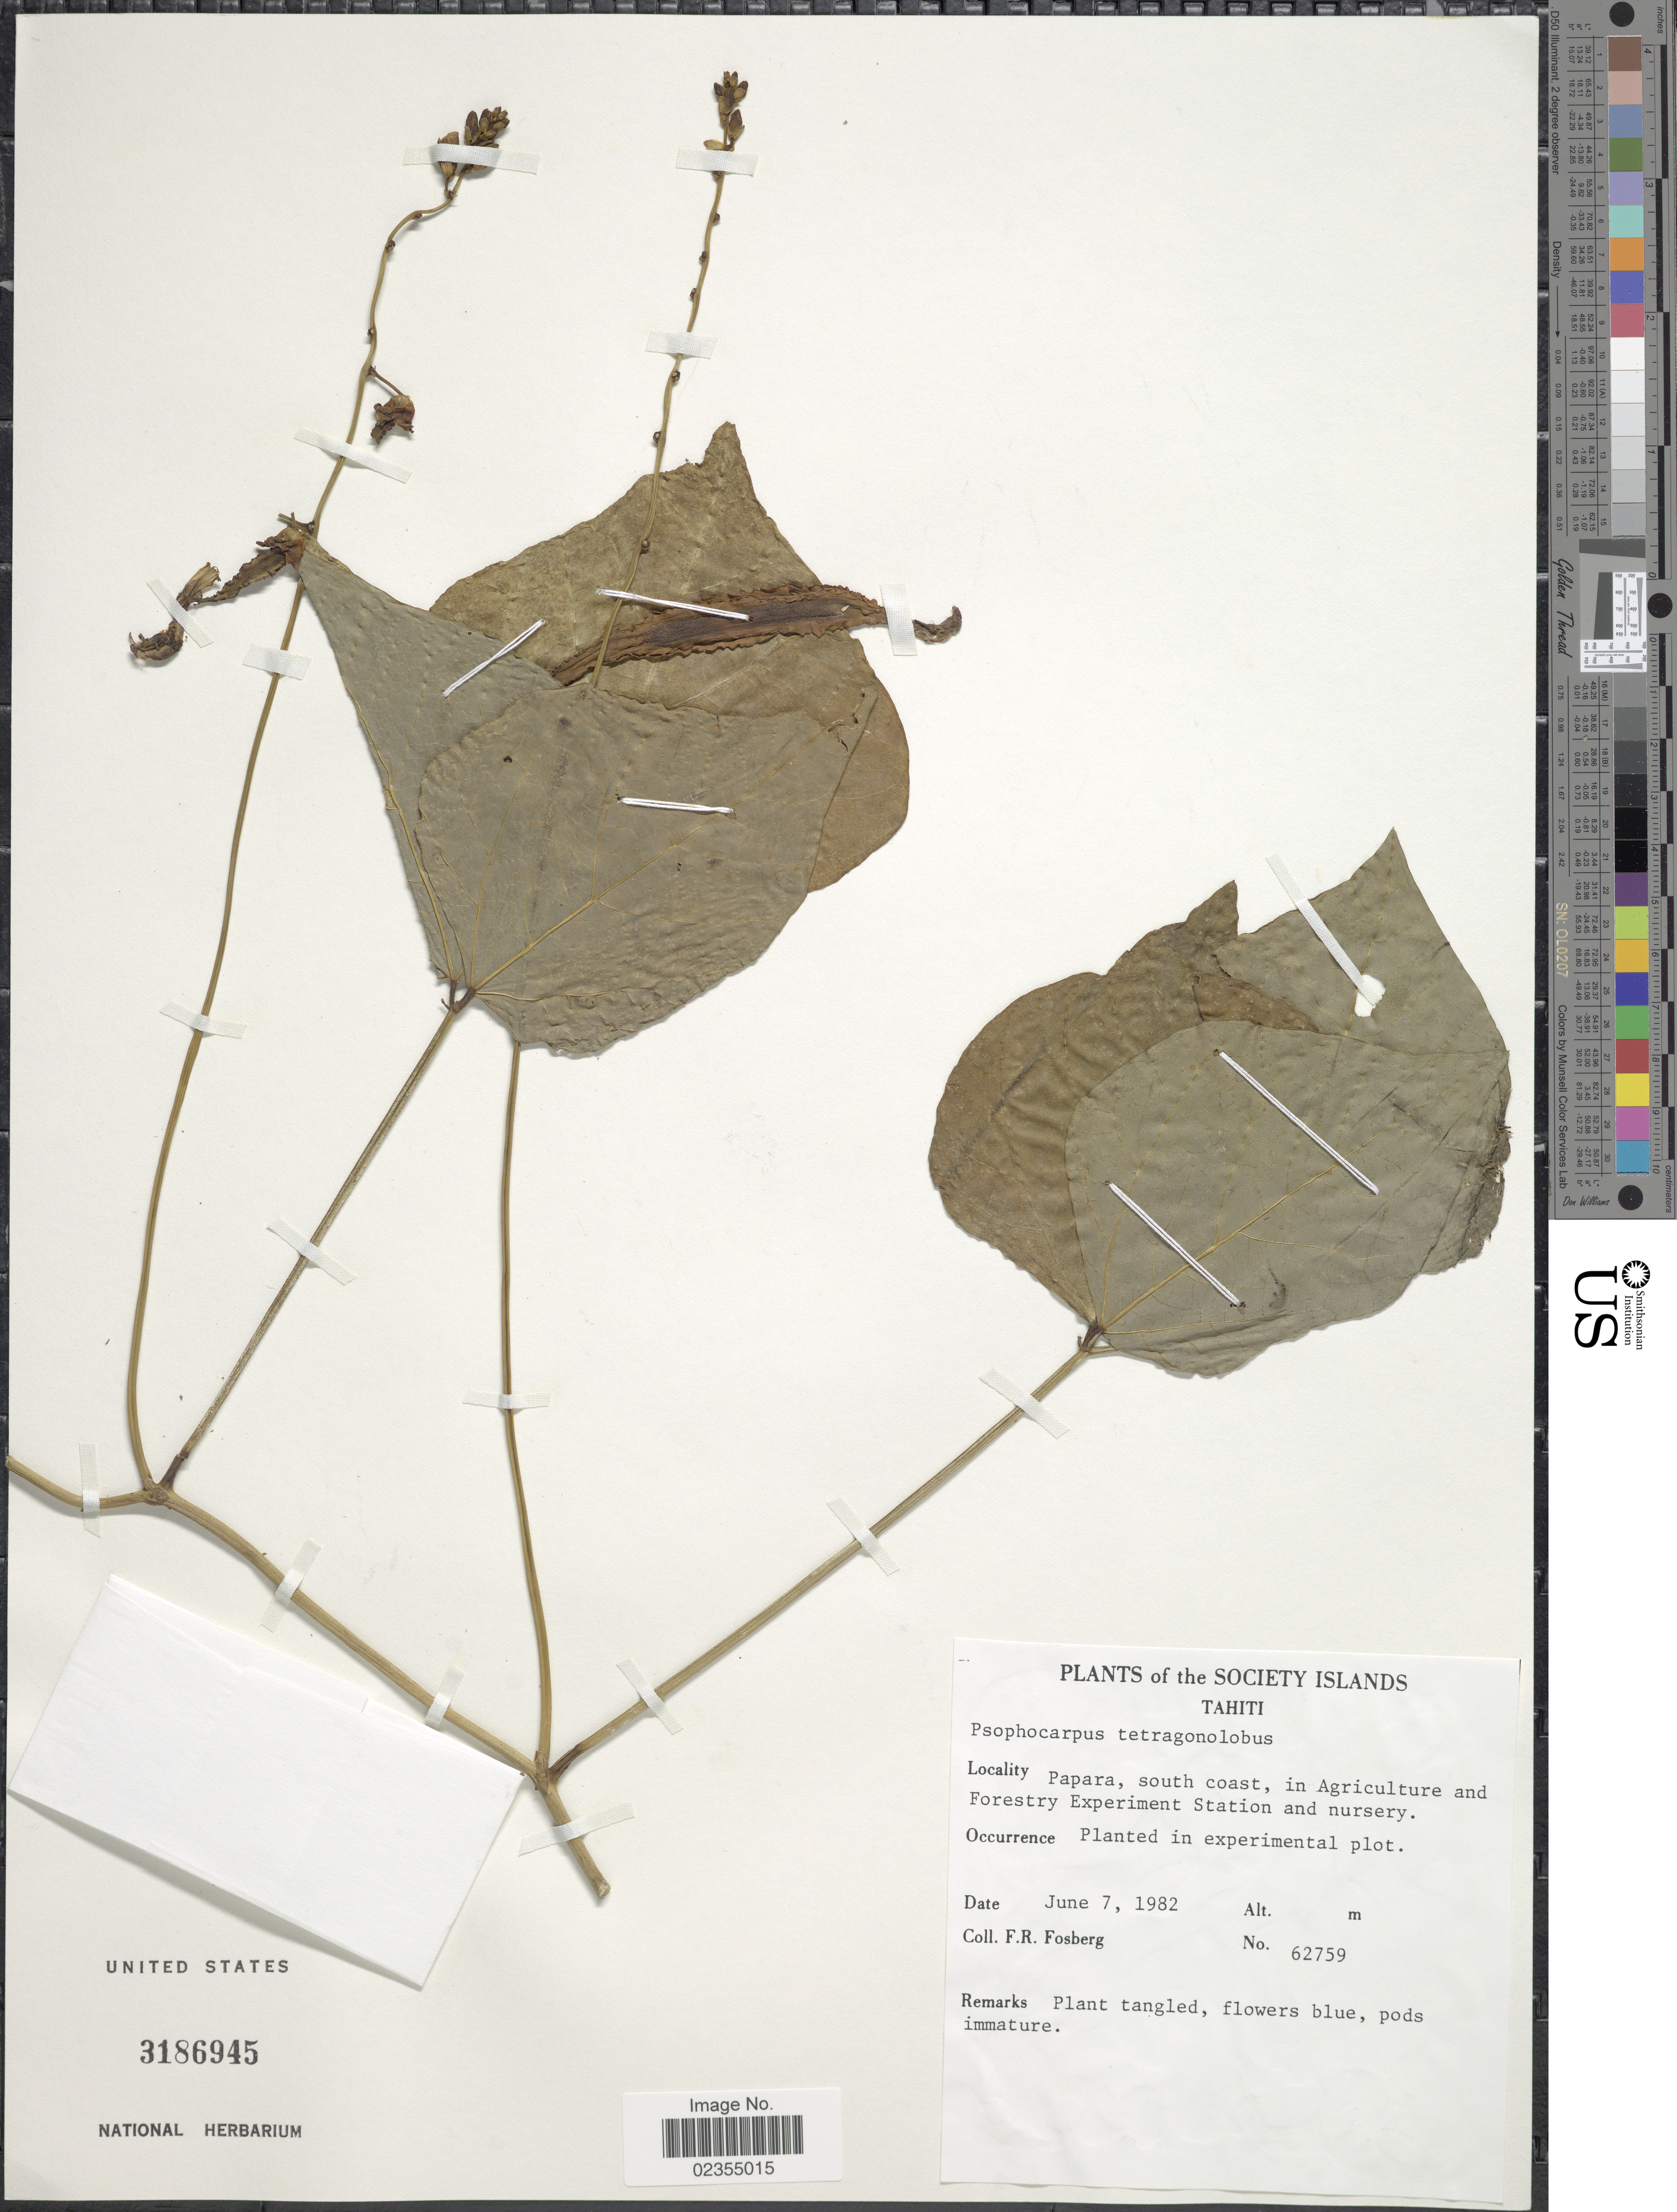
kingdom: Plantae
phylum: Tracheophyta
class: Magnoliopsida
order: Fabales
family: Fabaceae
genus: Psophocarpus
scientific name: Psophocarpus tetragonolobus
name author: (L.) DC.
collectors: F. R. Fosberg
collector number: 62759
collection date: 1982-06-07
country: French Polynesia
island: Tahiti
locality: Society Islands. Tahiti. Papara, south coast, in Agriculture and Forestry Experiment Station and nursery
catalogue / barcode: US 3186945